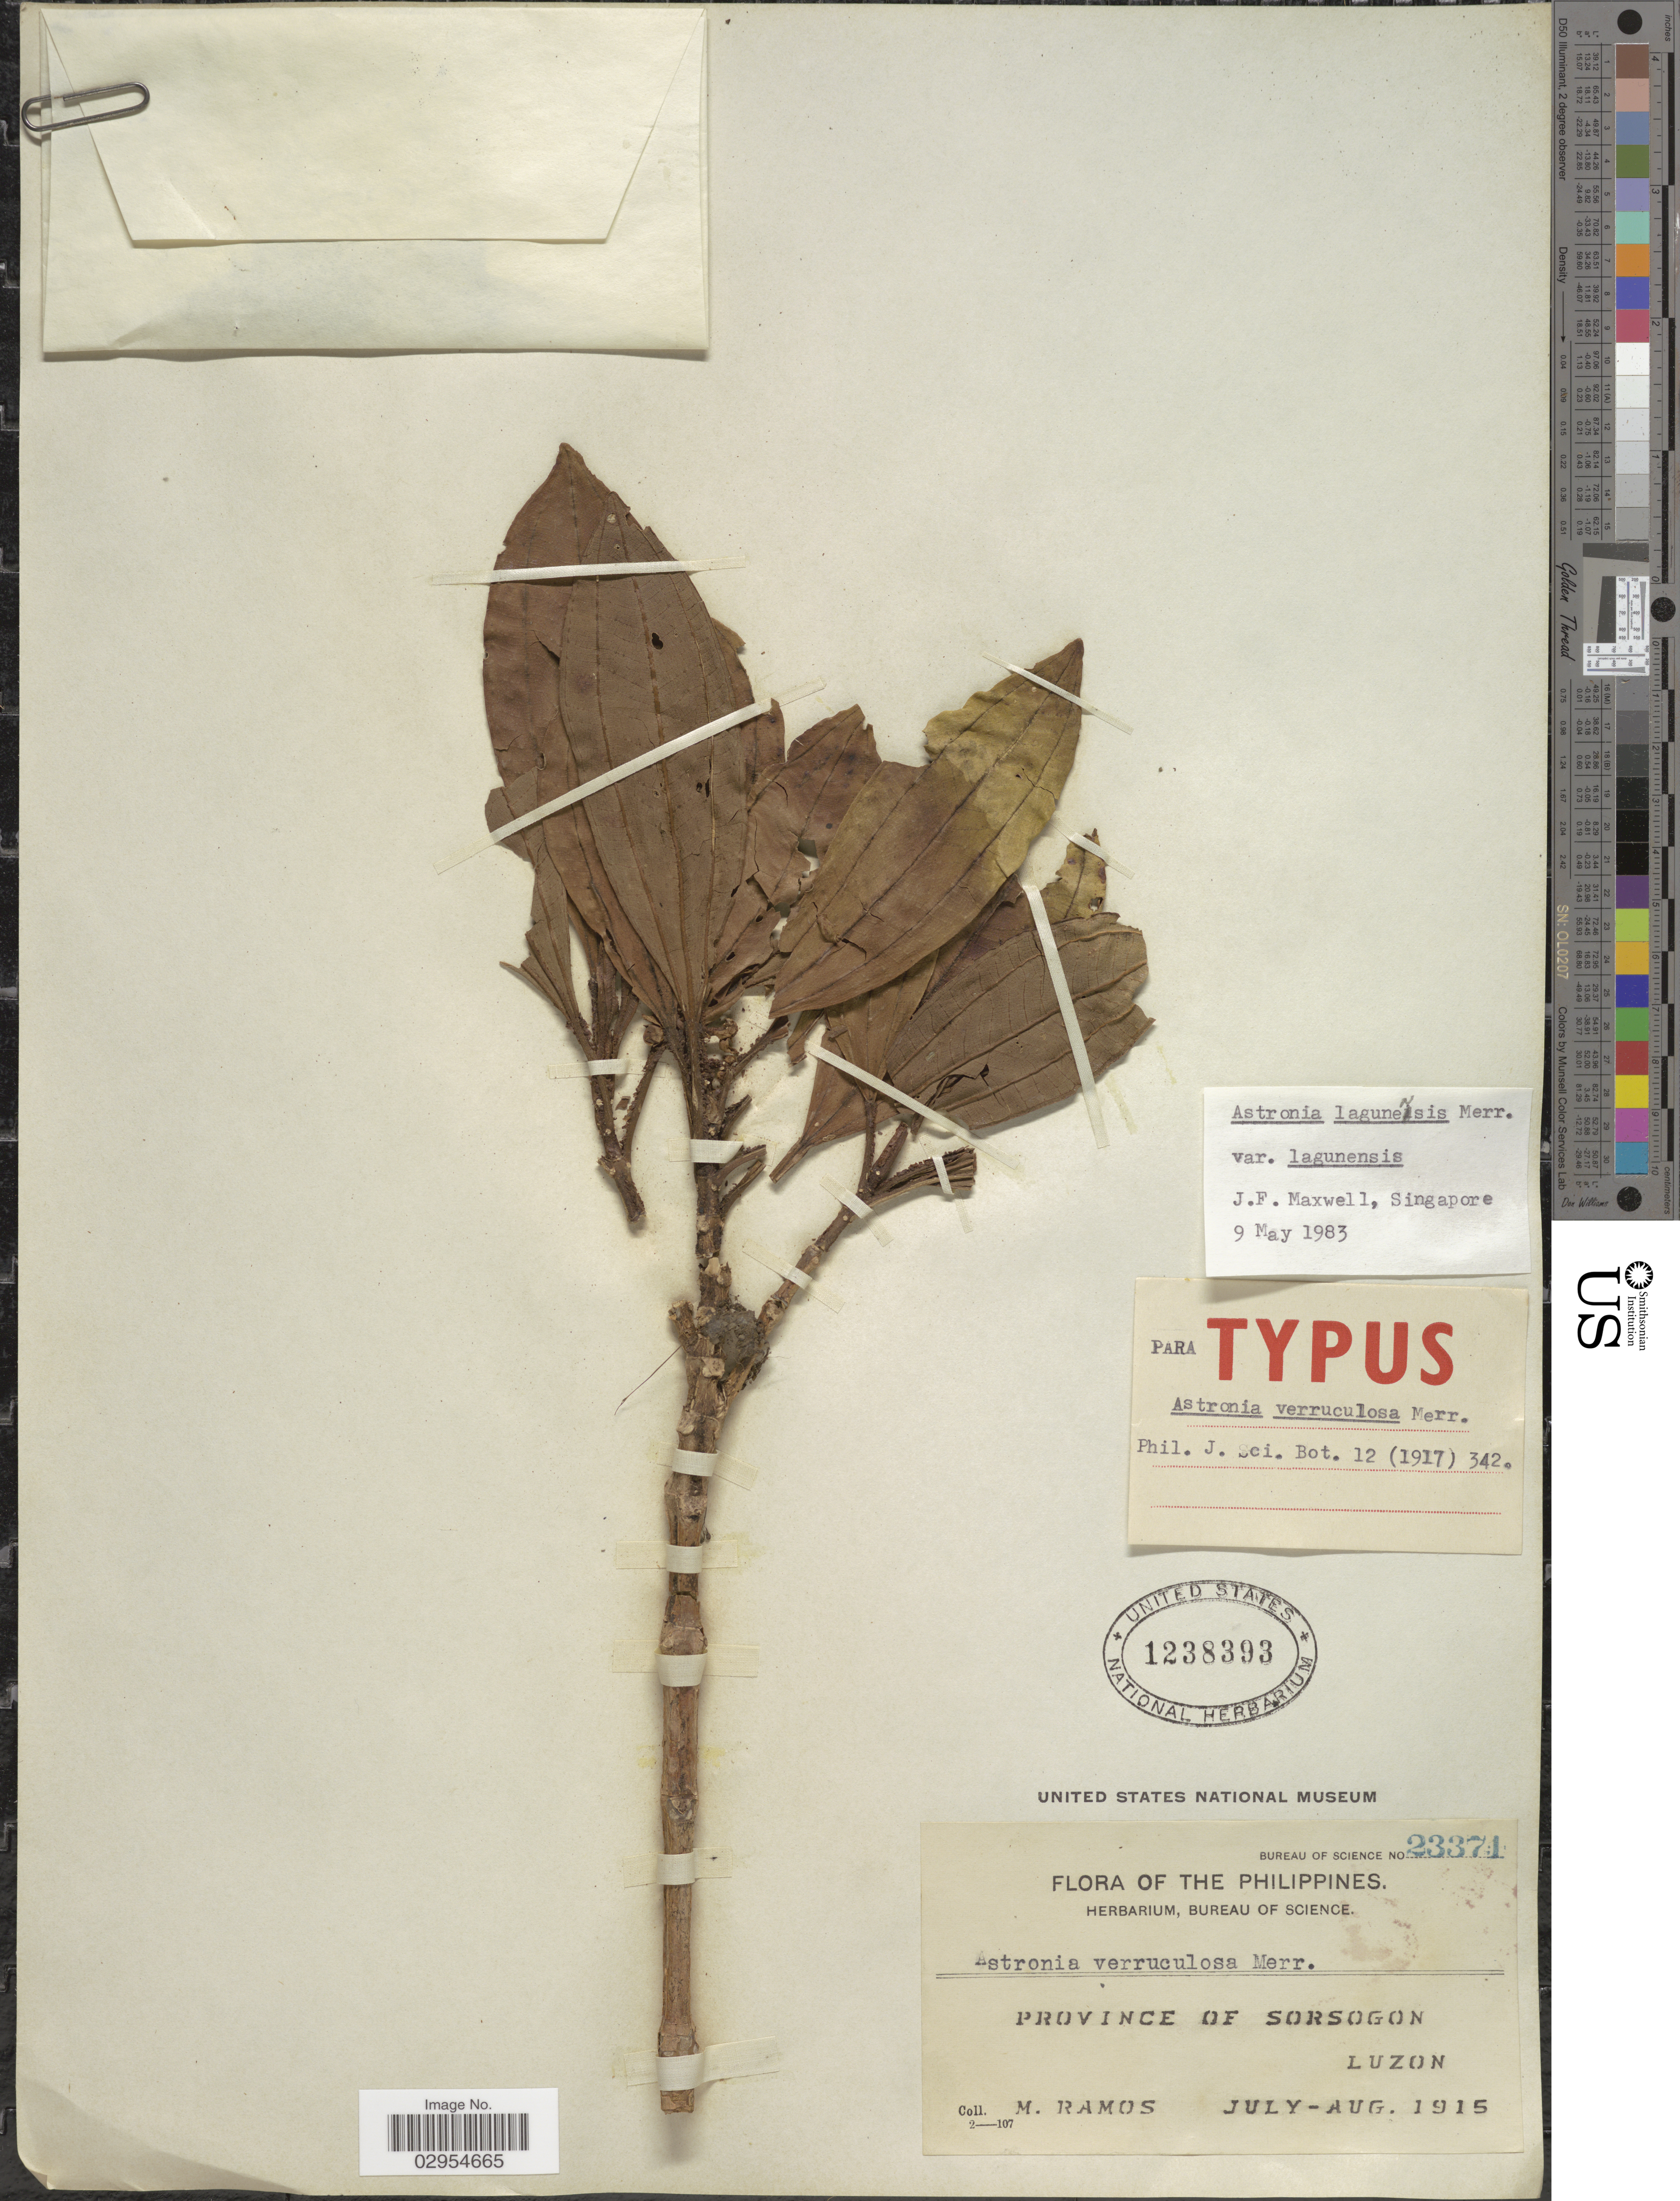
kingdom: Plantae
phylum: Tracheophyta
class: Magnoliopsida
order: Myrtales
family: Melastomataceae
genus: Astronia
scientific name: Astronia lagunensis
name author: Merr.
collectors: M. Ramos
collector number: Bureau of Science 23371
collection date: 1915-07/1915-08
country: Philippines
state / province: Bicol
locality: Province of Sorsogon, Luzon.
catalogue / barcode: US 1238393